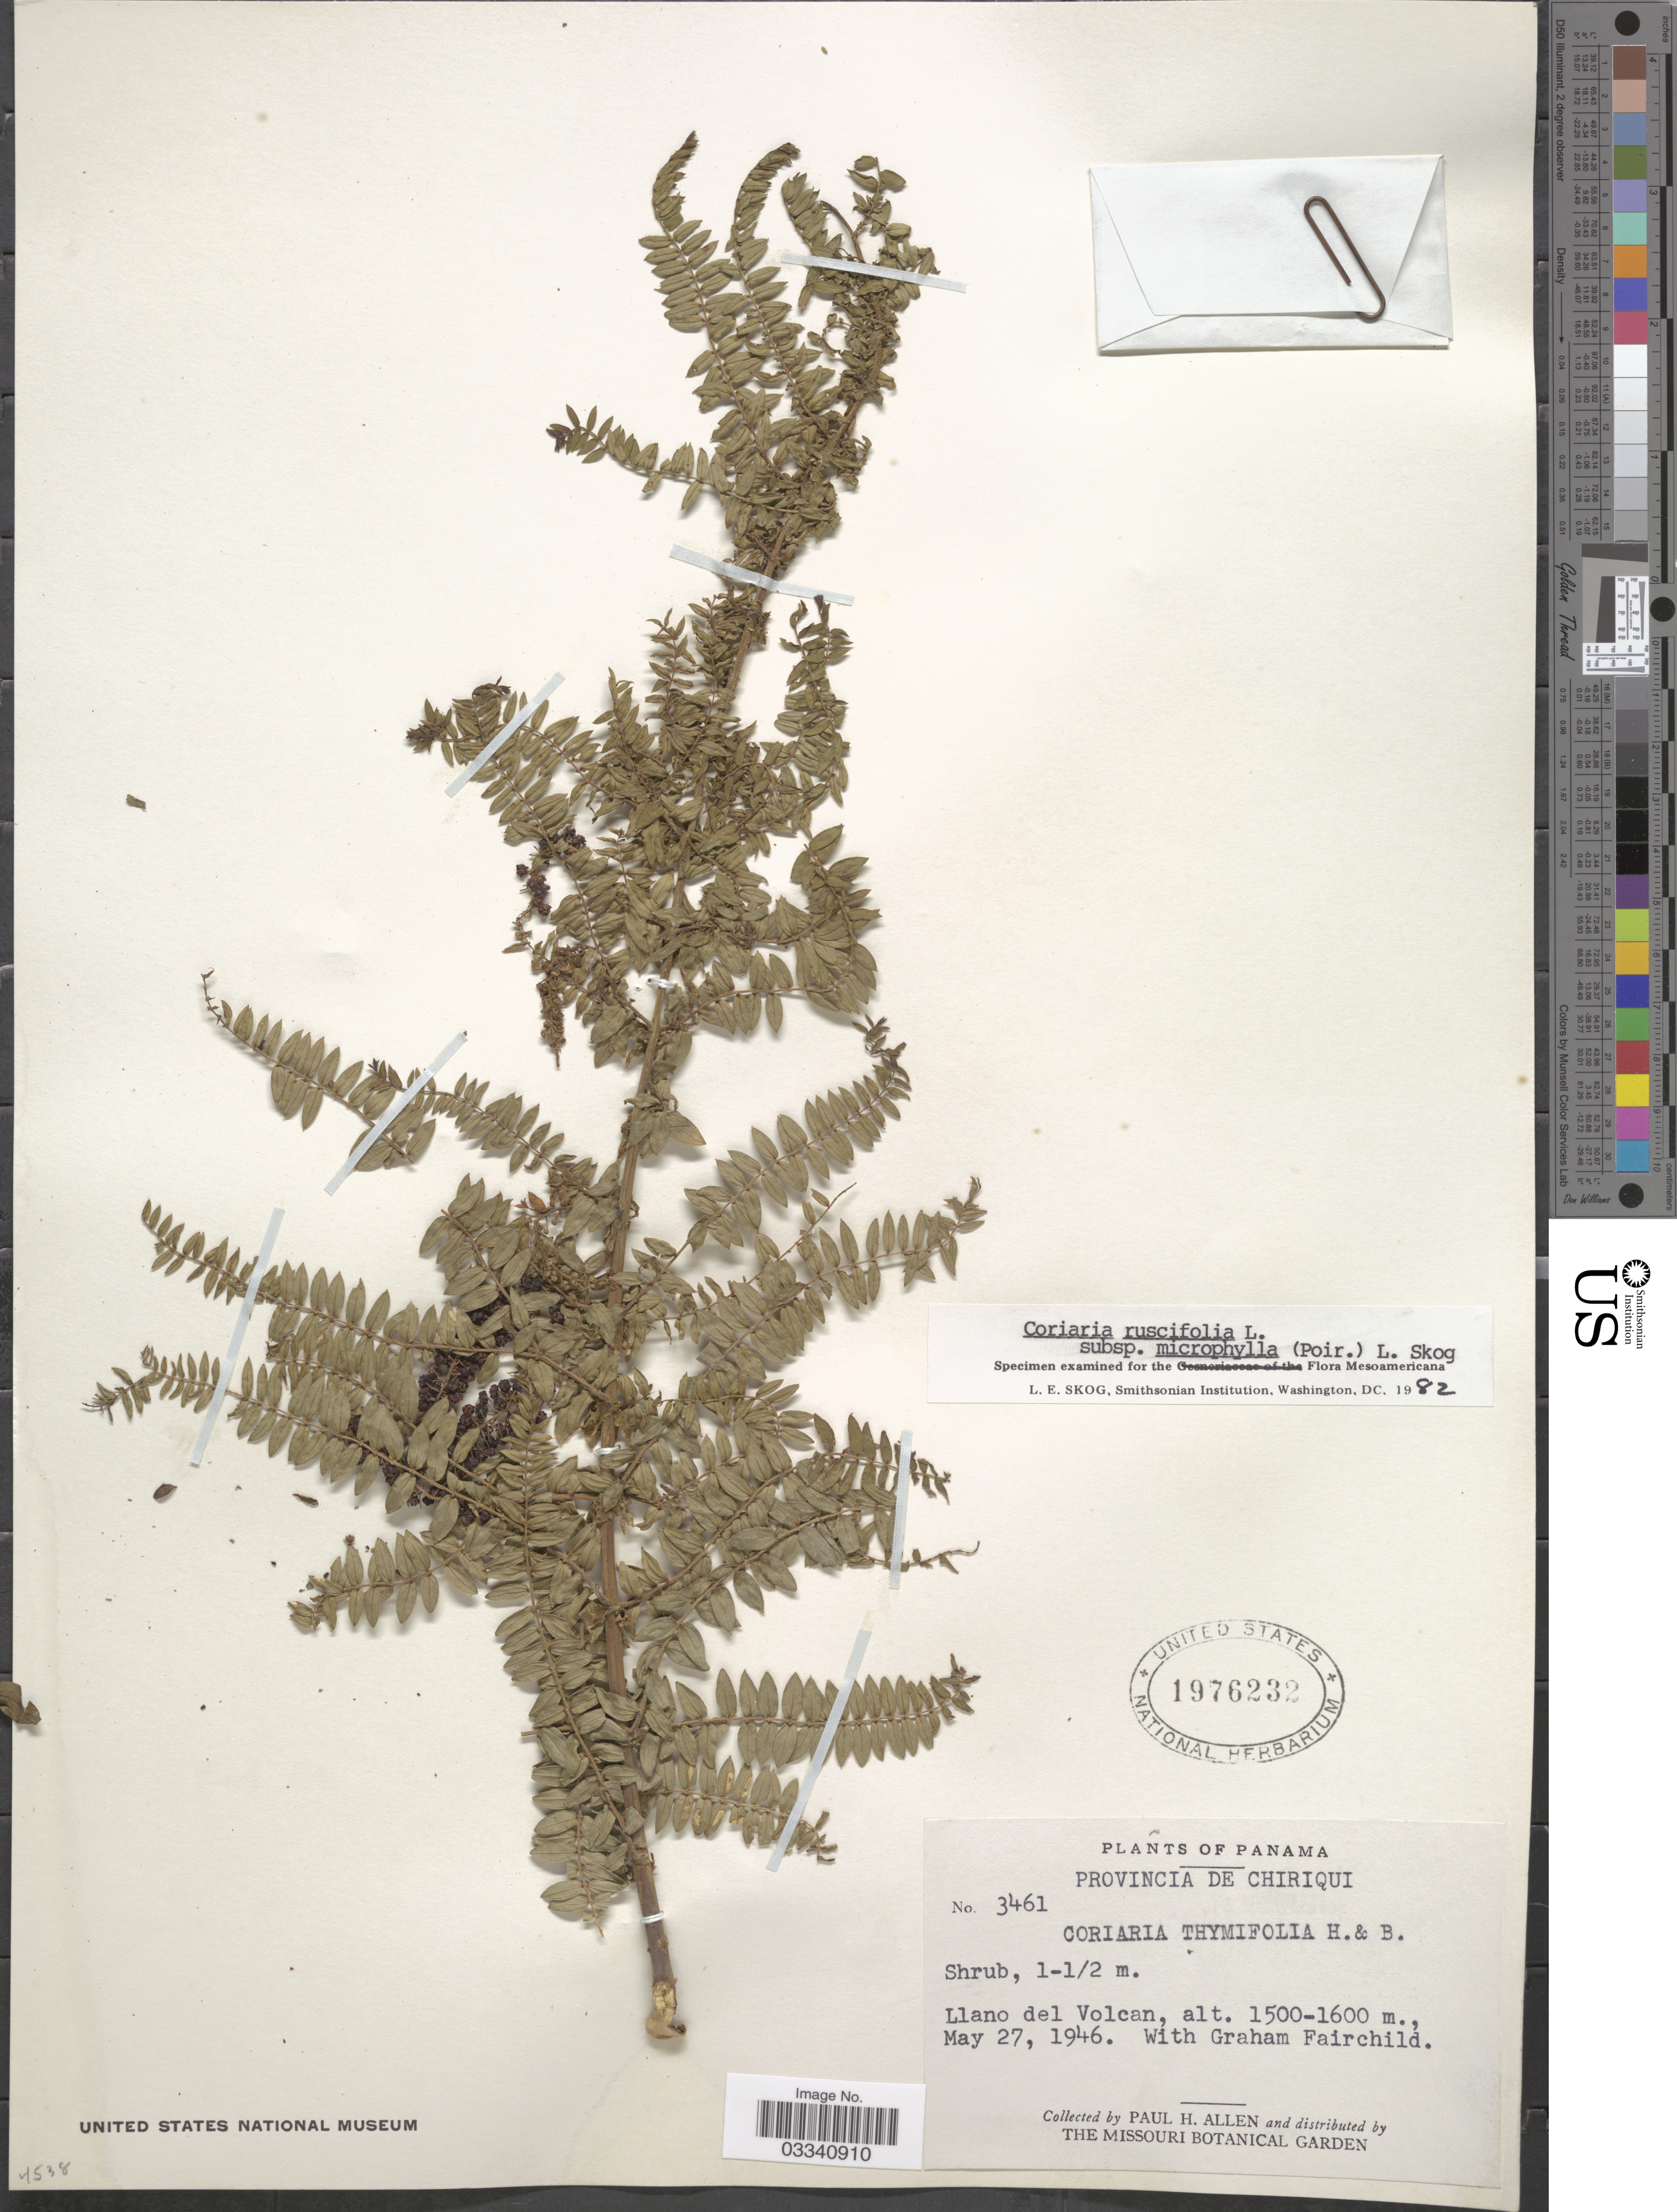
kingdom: Plantae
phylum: Tracheophyta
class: Magnoliopsida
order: Cucurbitales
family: Coriariaceae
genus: Coriaria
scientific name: Coriaria ruscifolia subsp. microphylla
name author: (Poir.) L.E. Skog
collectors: P. H. Allen & G. Fairchild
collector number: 3461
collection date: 1946-05-27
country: Panama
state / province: Chiriqui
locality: Llano del Volcan.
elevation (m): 1500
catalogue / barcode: US 1976232